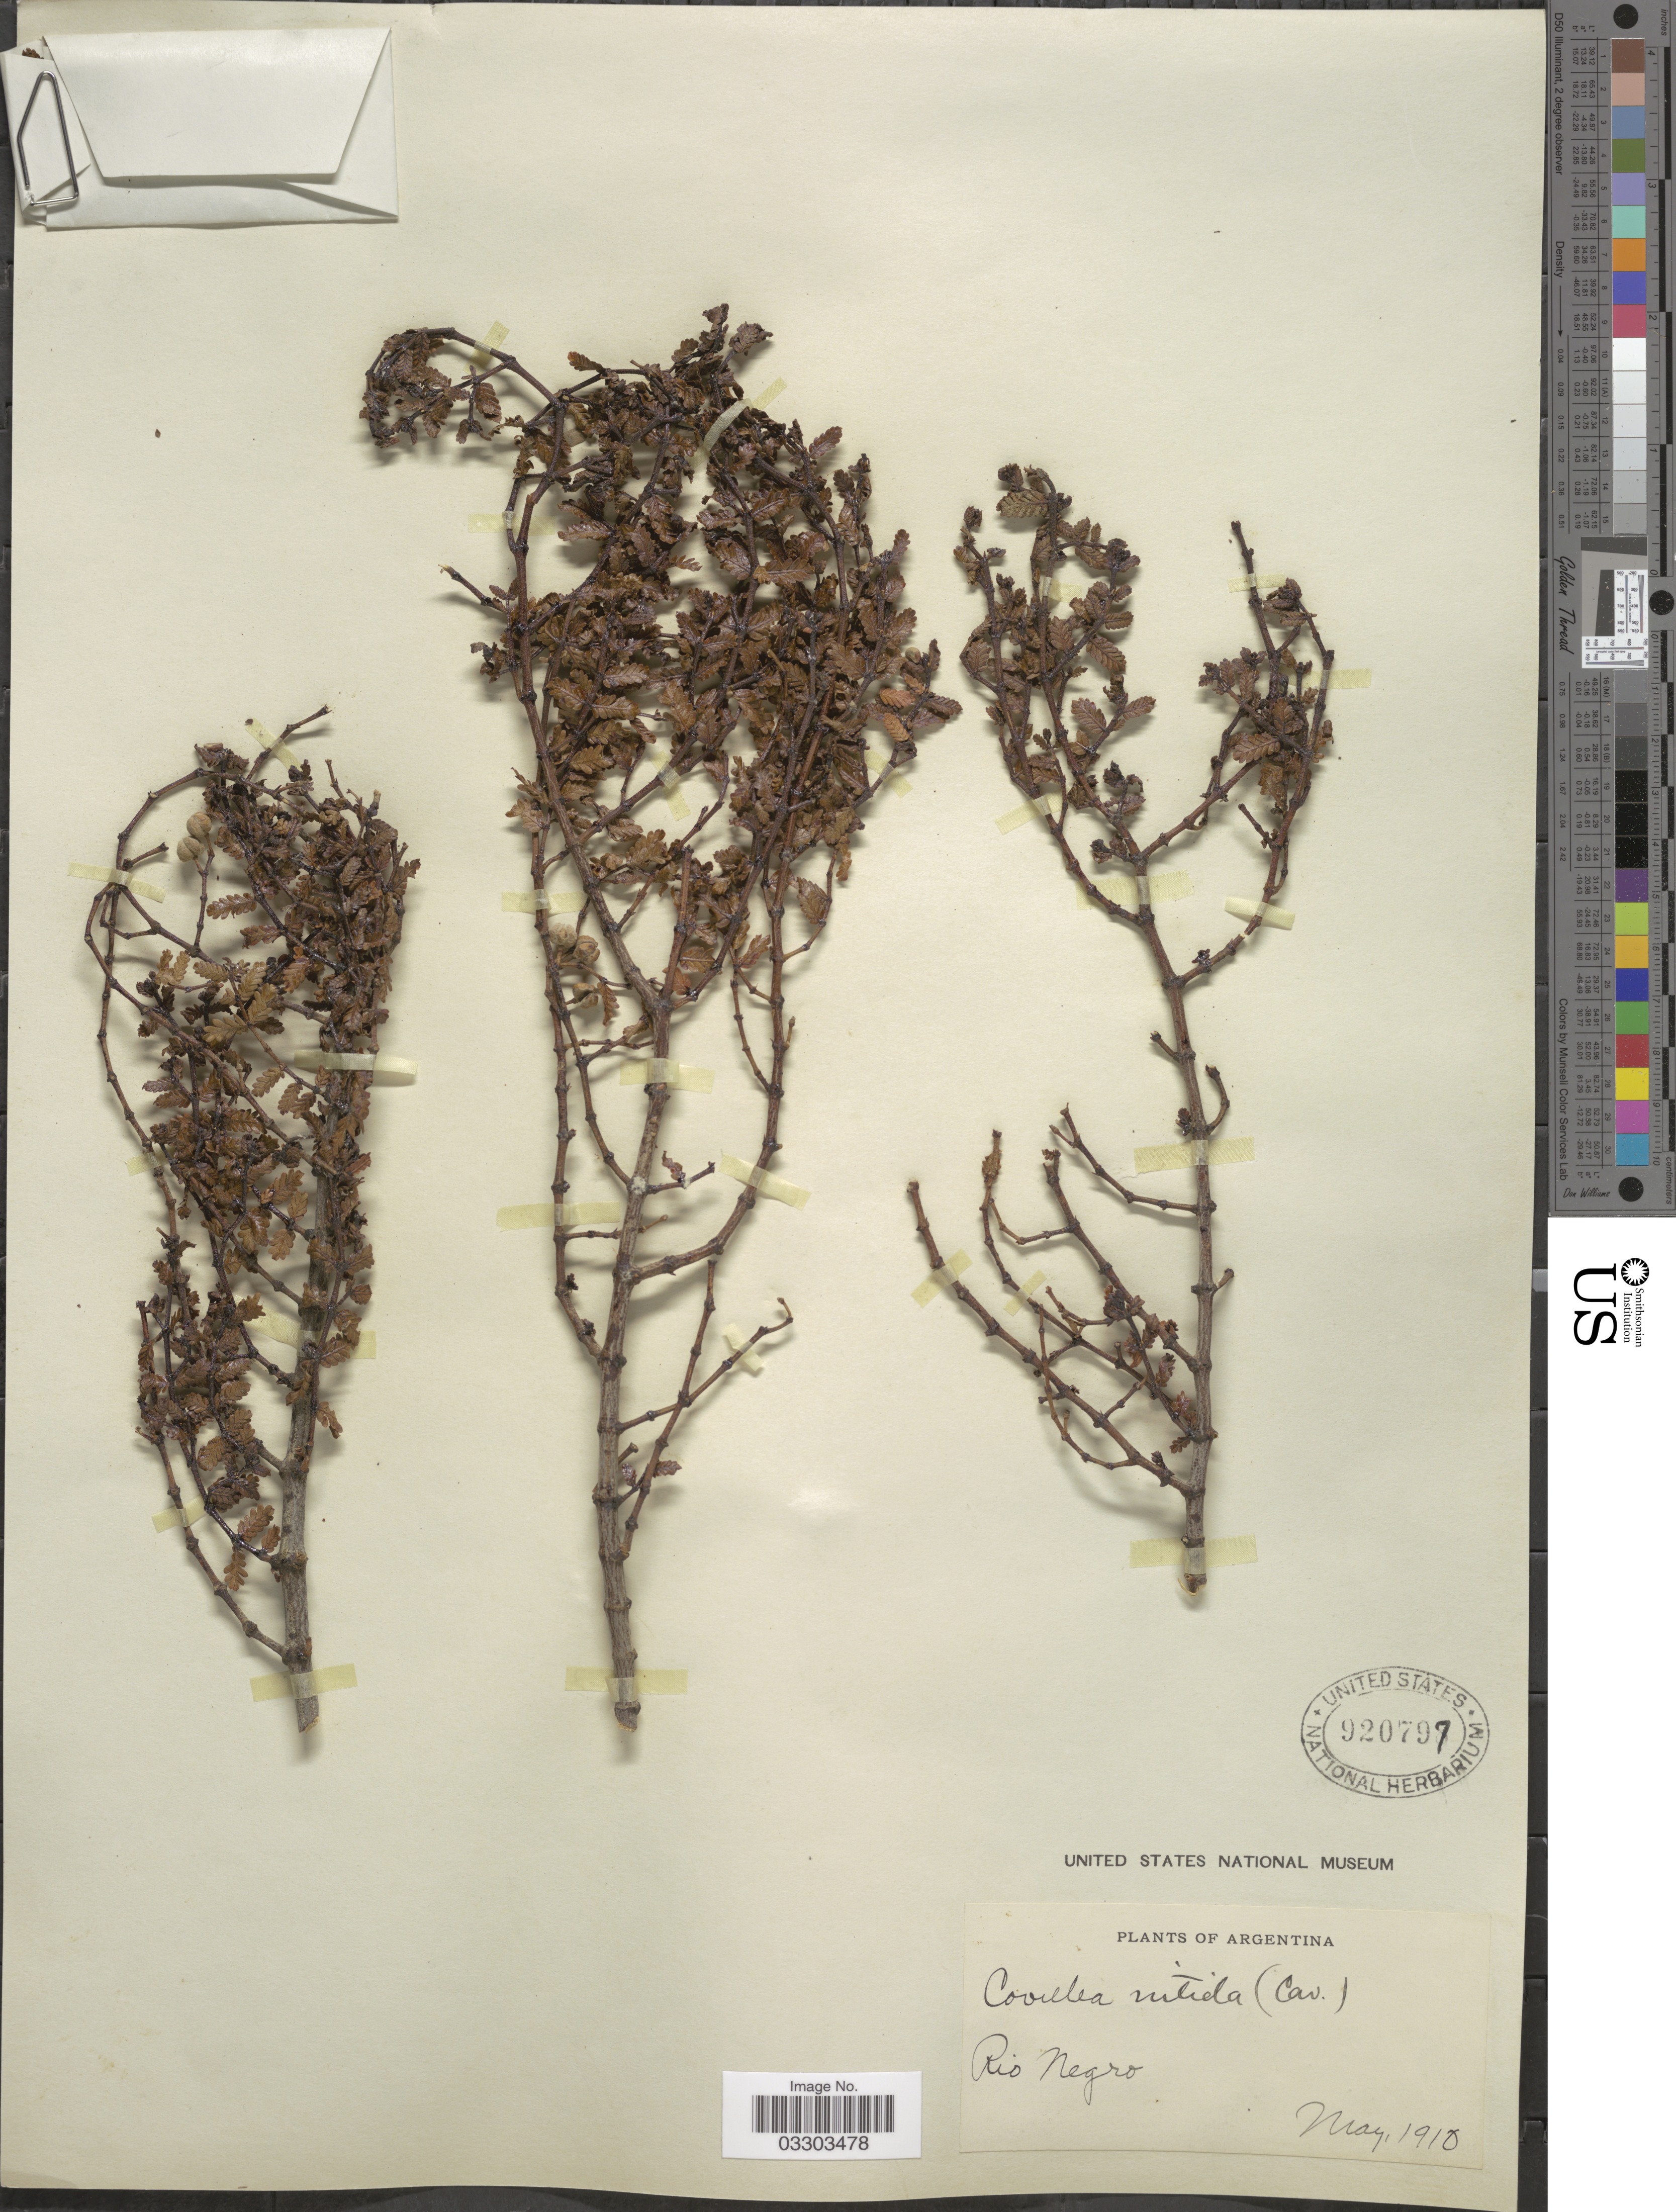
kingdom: Plantae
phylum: Tracheophyta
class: Magnoliopsida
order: Zygophyllales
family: Zygophyllaceae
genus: Larrea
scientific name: Larrea nitida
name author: Cav.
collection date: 1910-05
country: Argentina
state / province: Rio Negro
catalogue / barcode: US 920797